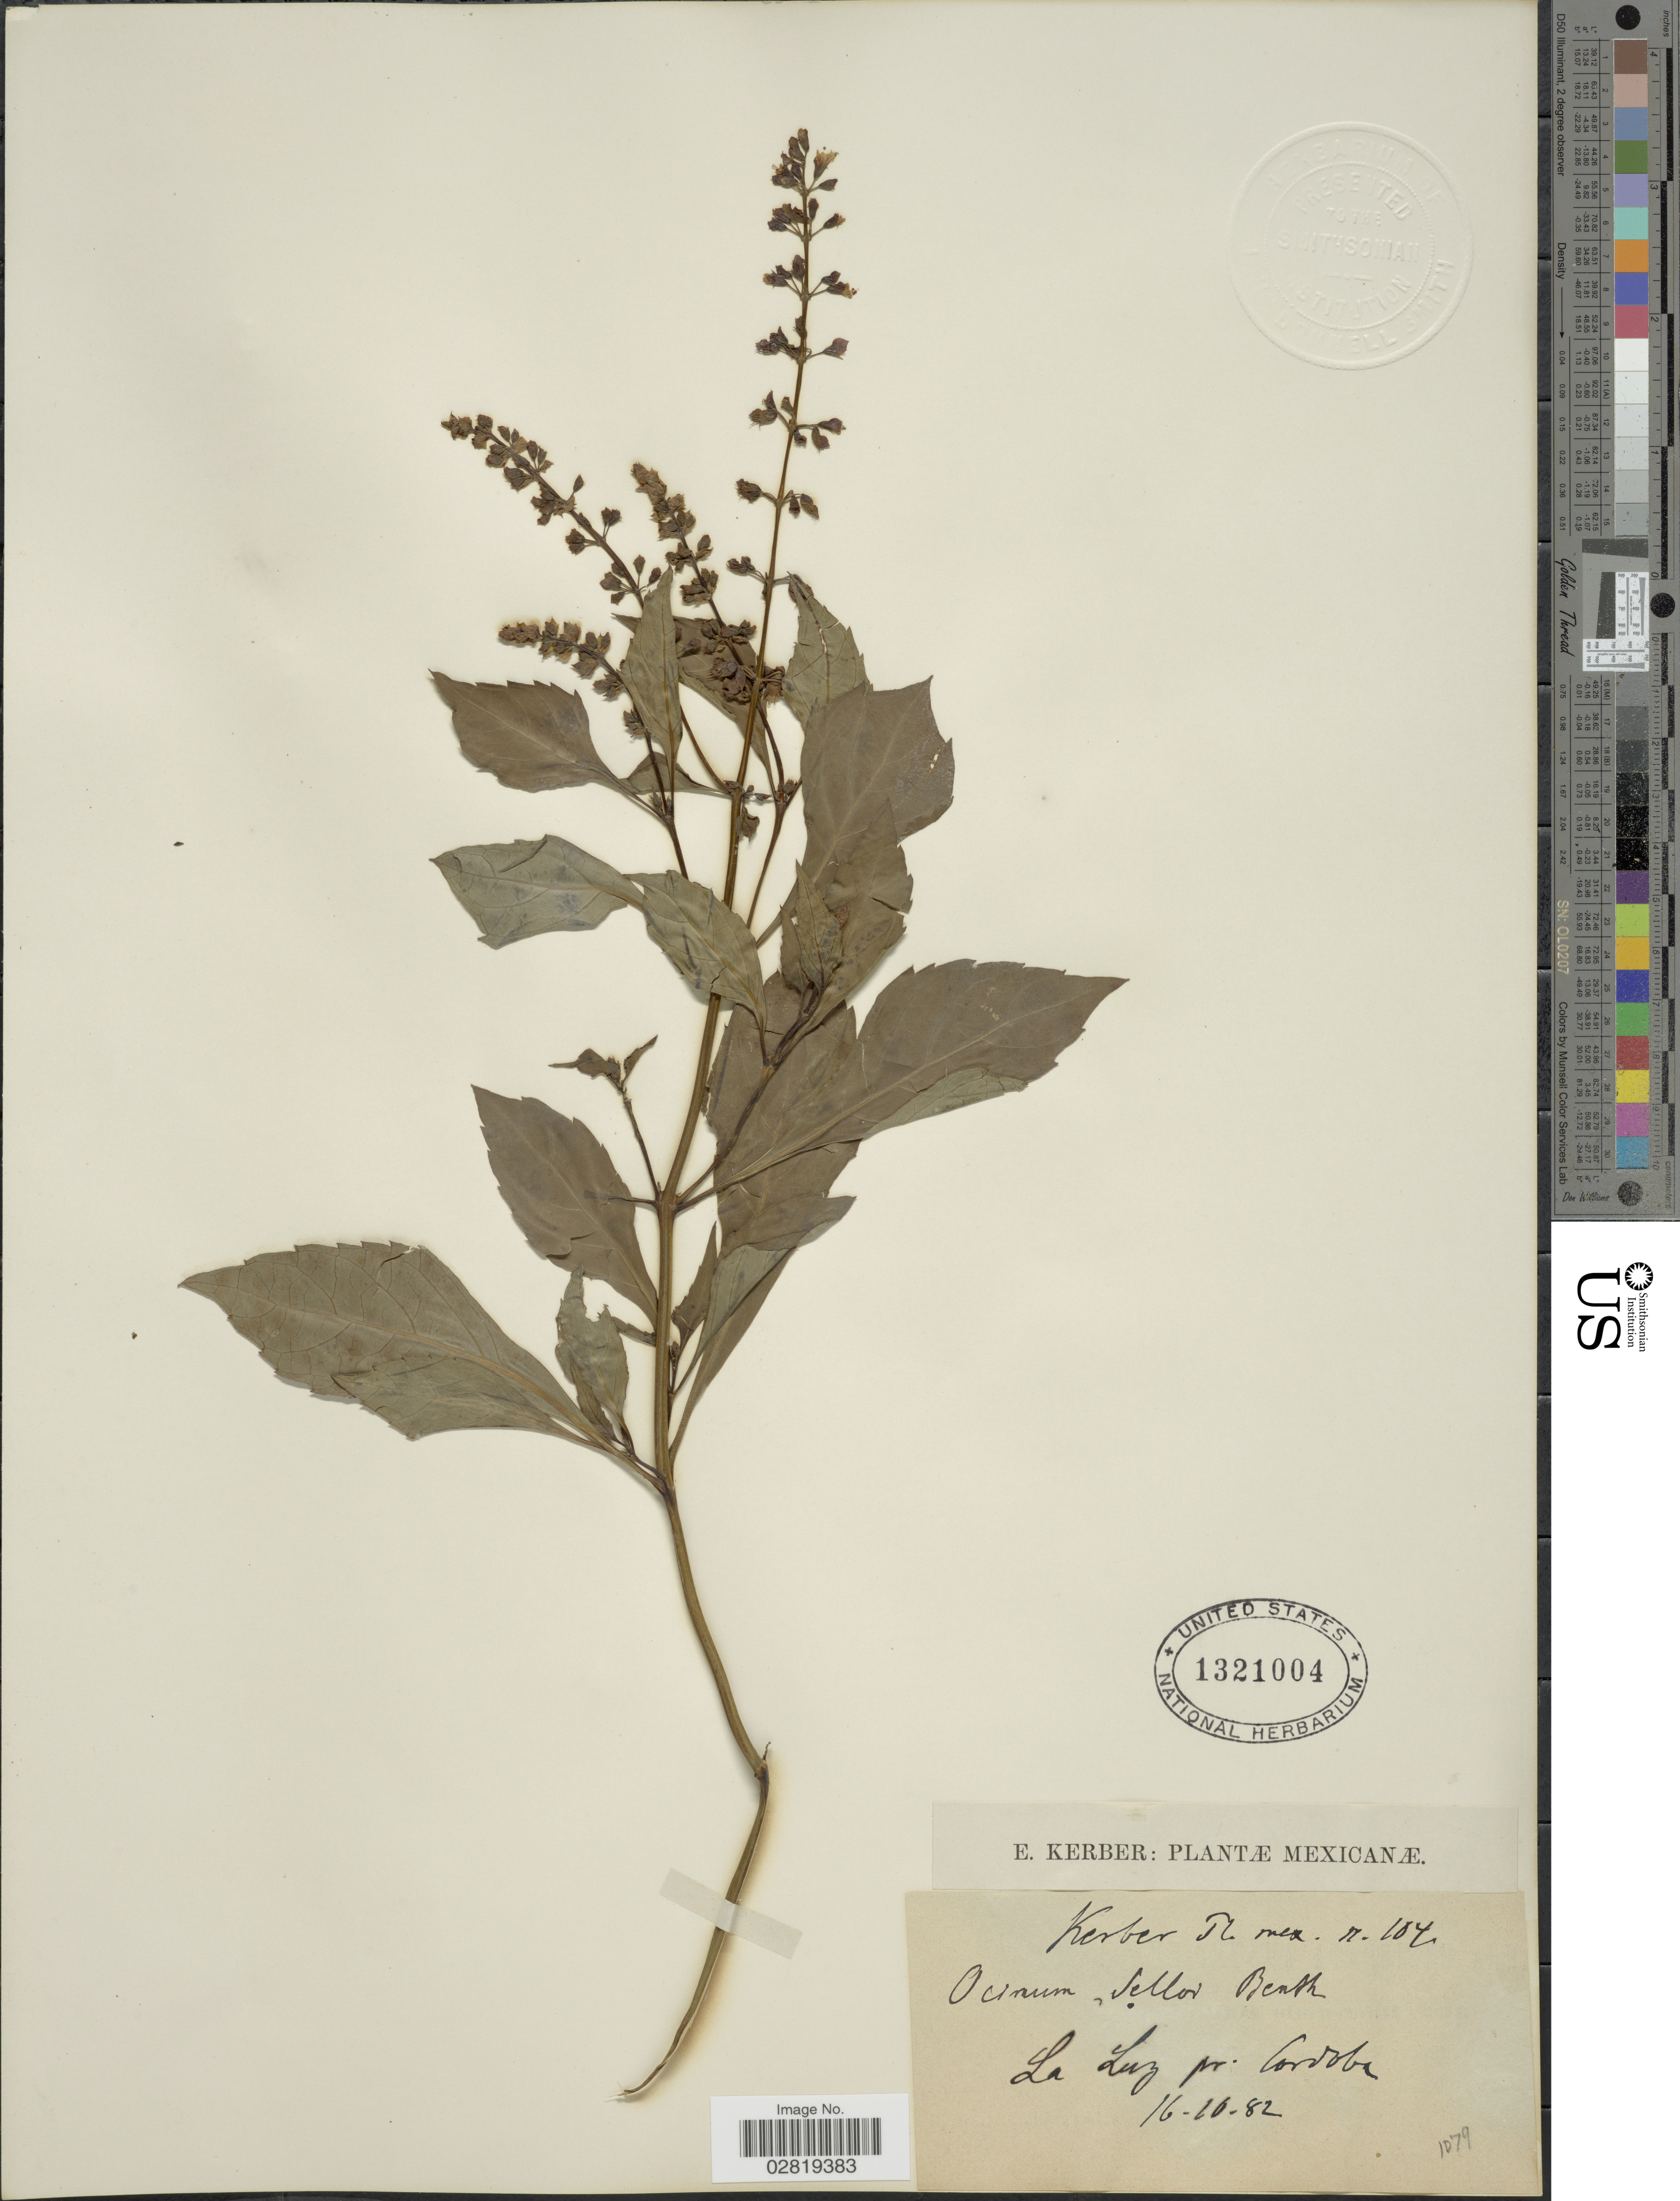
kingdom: Plantae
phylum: Tracheophyta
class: Magnoliopsida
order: Lamiales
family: Lamiaceae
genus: Ocimum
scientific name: Ocimum selloi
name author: Benth.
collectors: E. Kerber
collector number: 104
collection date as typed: Transcribed d/m/y: 16/10/82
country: Mexico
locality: La Paz pr. Cordoba.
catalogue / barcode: US 1321004